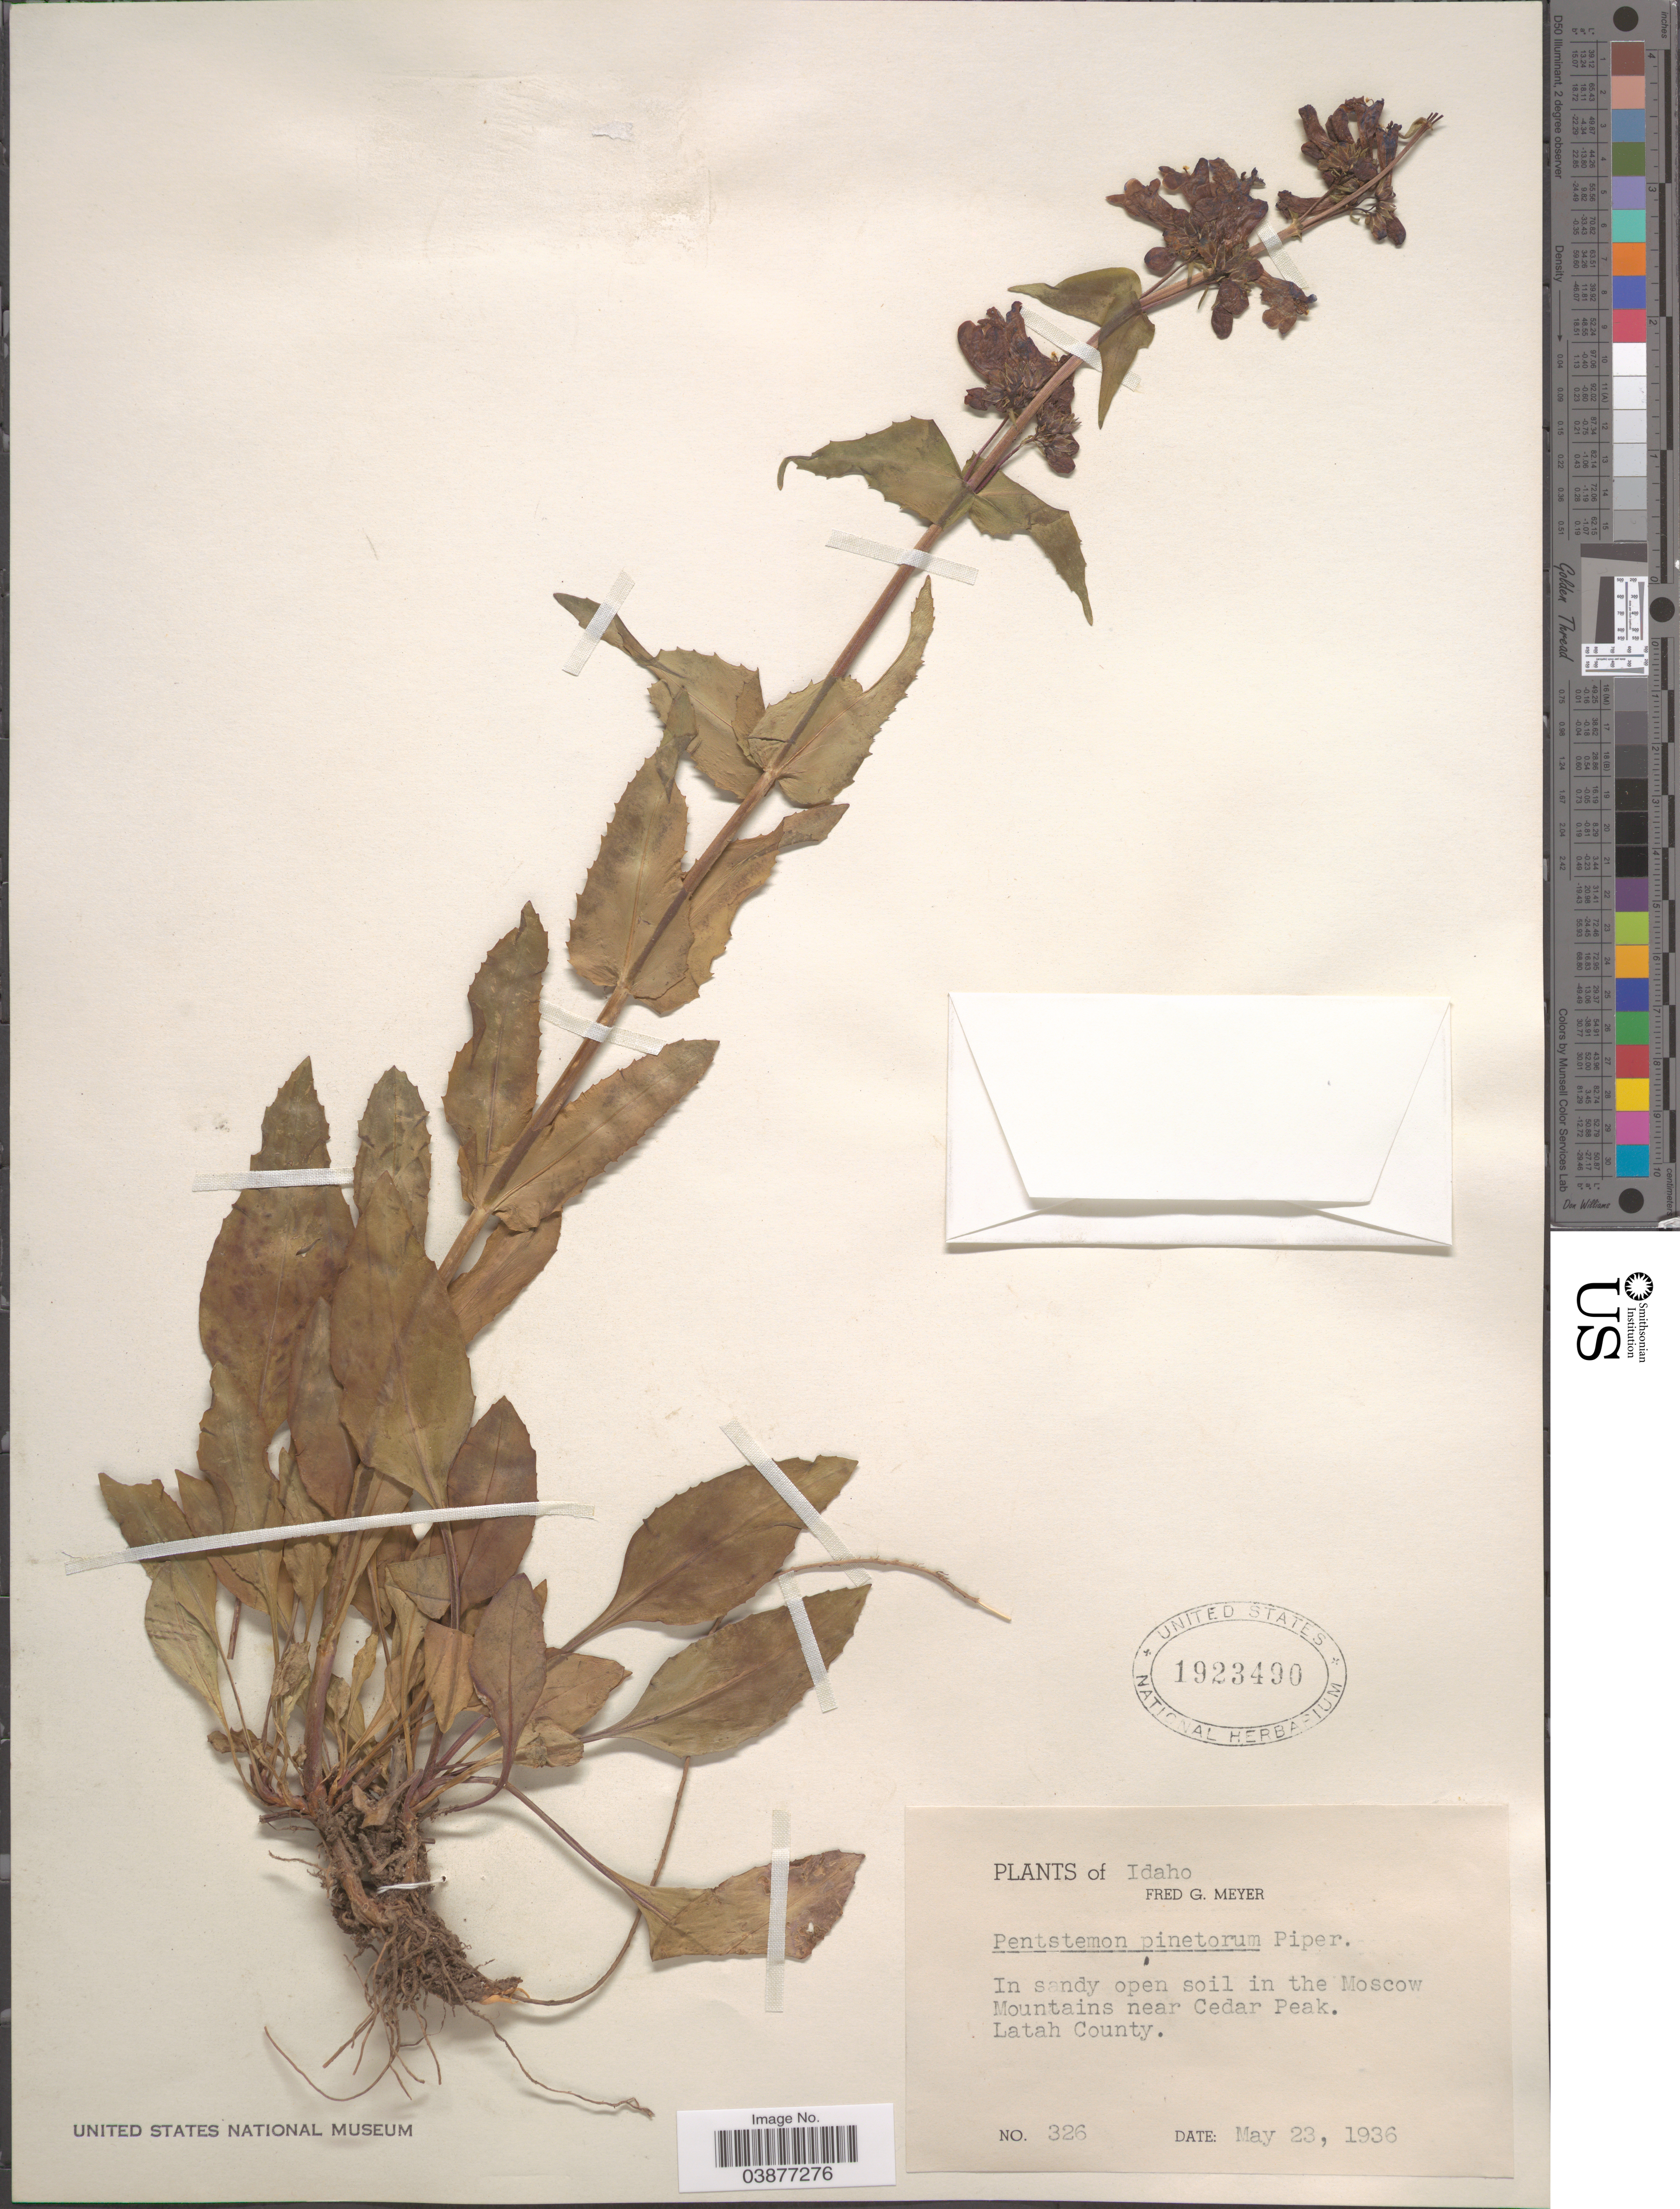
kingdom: Plantae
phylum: Tracheophyta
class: Magnoliopsida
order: Lamiales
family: Plantaginaceae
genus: Penstemon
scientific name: Penstemon pinetorum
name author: Piper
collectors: F. G. Meyer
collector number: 326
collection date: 1936-05-23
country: United States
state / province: Idaho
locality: In sandy open soil in the Moscow Mountains near Cedar Peak, Latah County.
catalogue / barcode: US 1923490